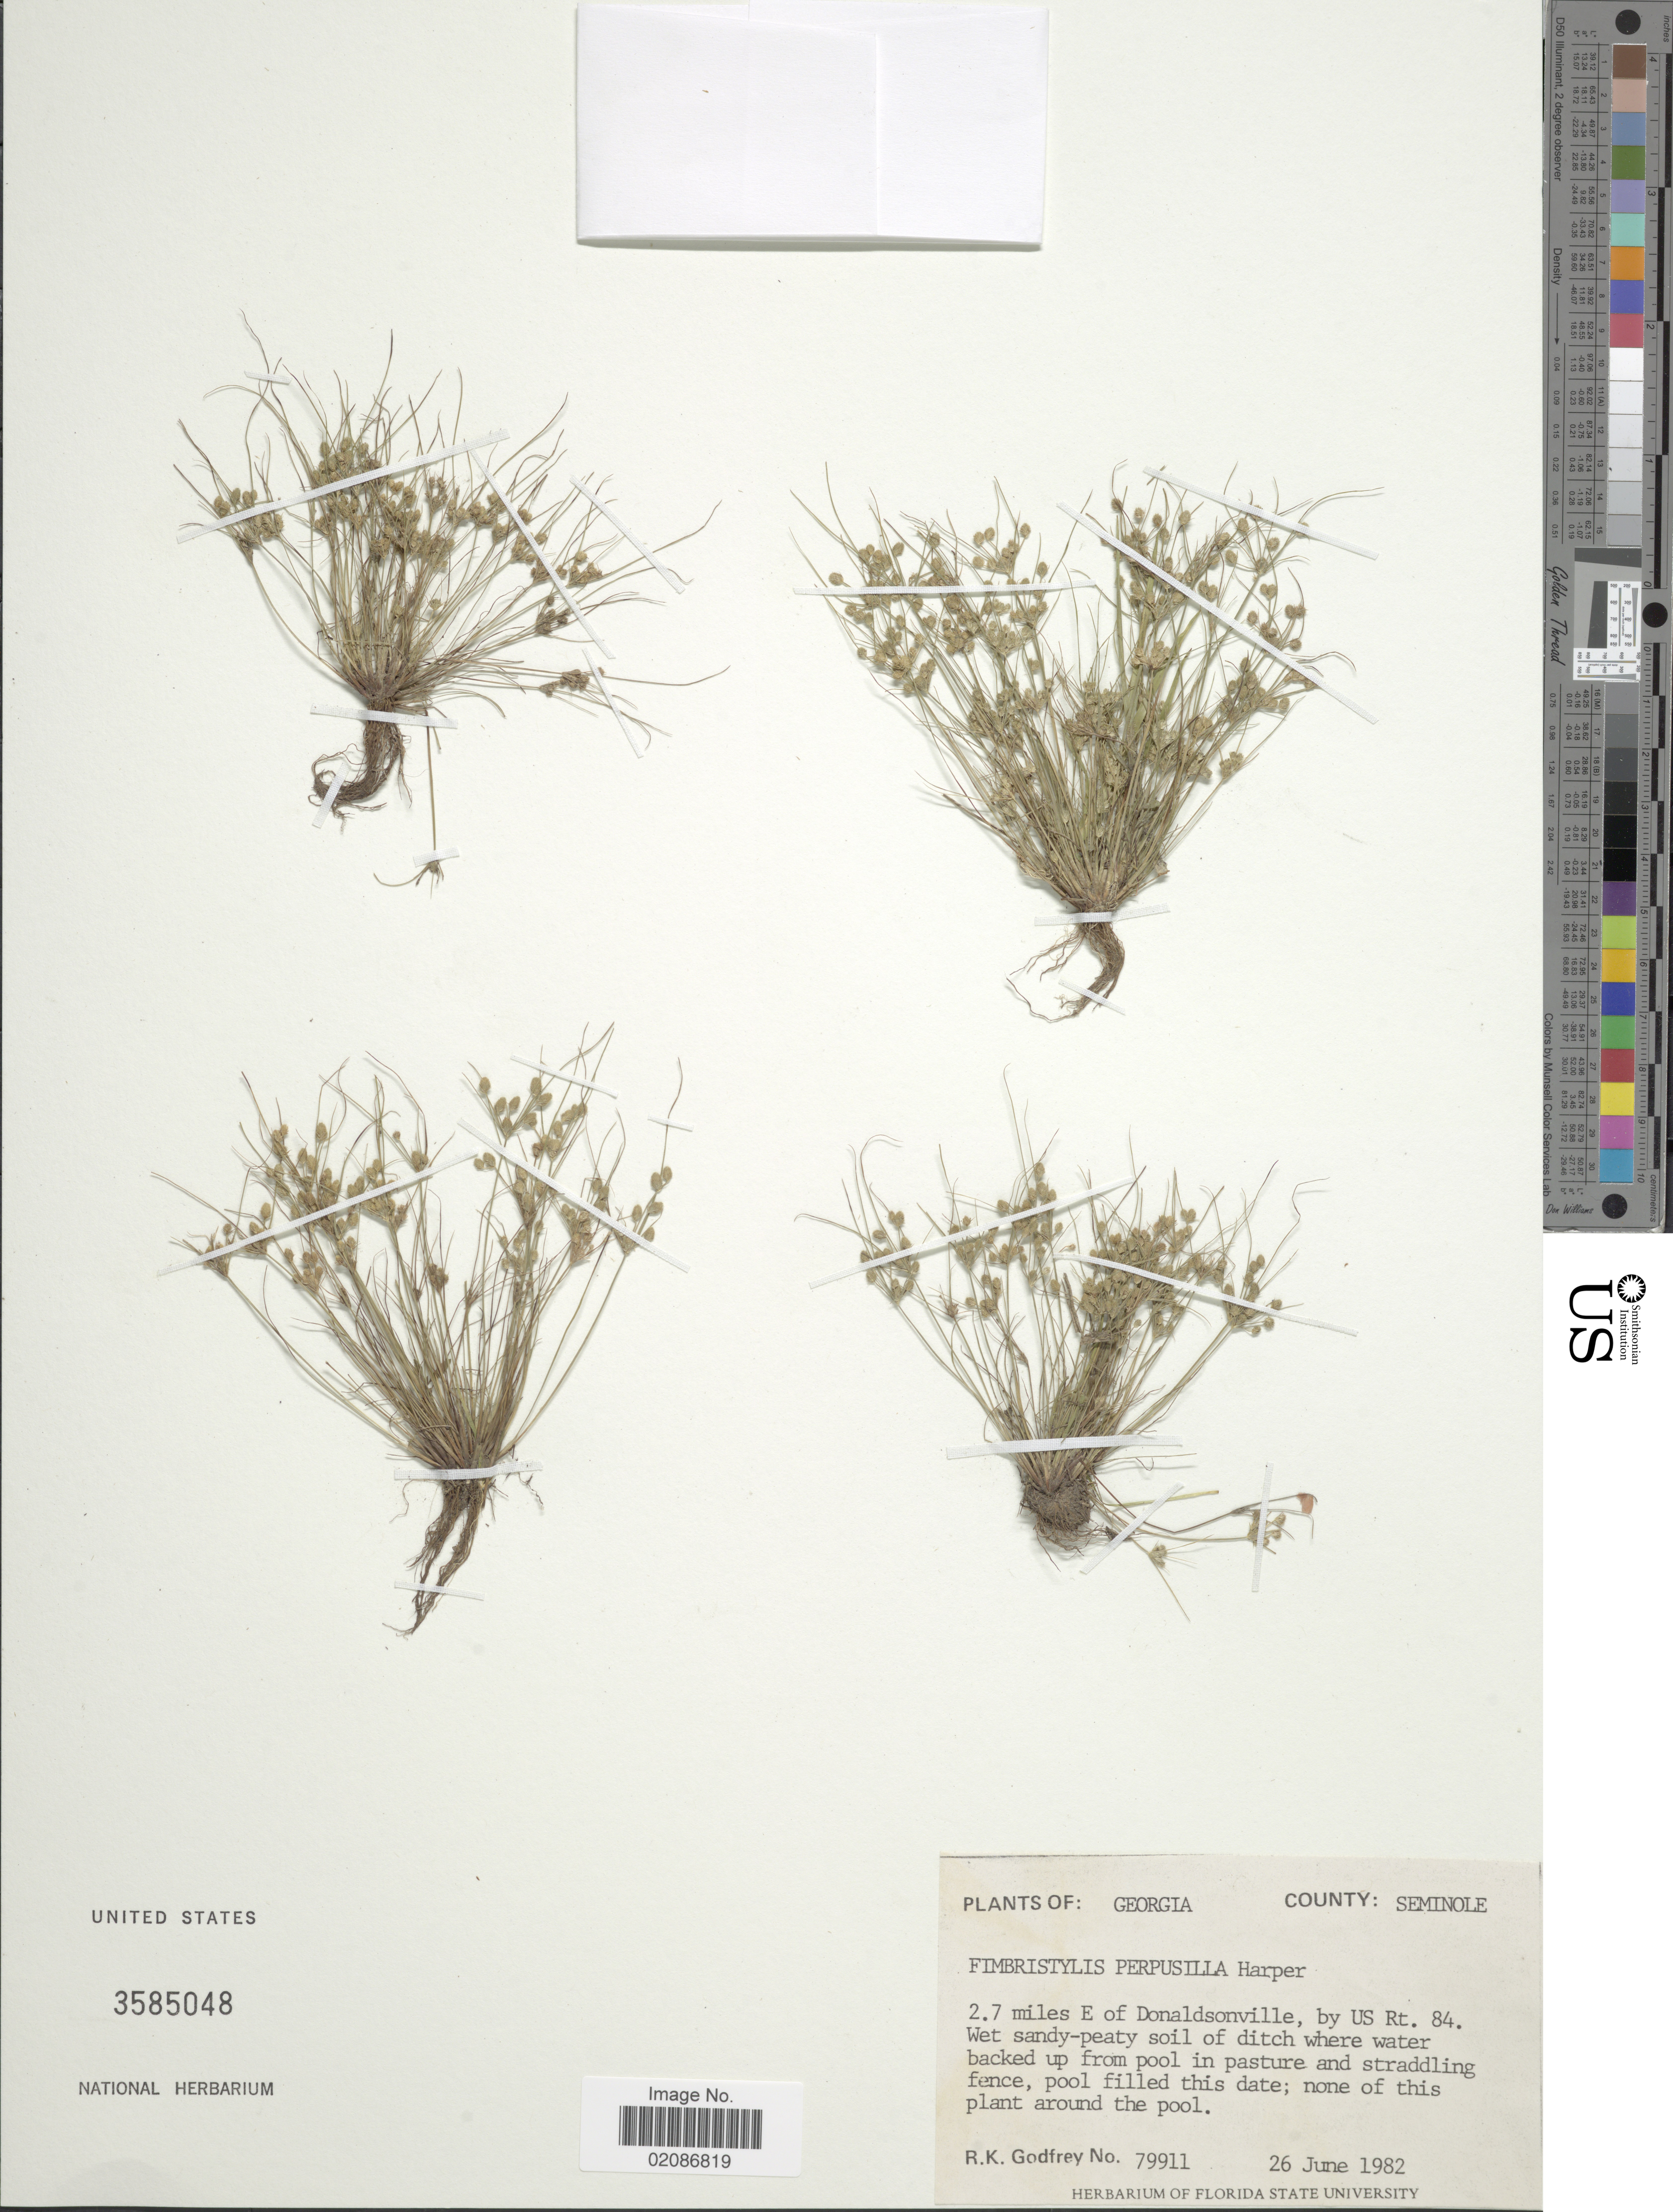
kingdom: Plantae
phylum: Tracheophyta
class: Liliopsida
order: Poales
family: Cyperaceae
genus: Fimbristylis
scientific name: Fimbristylis perpusilla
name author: R.M. Harper ex Small & Britton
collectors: R. K. Godfrey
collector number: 79911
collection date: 1982-06-26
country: United States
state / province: Georgia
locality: County: Seminole, 2.7 miles E of Donaldsonville, by US Rt. 84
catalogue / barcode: US 3585048